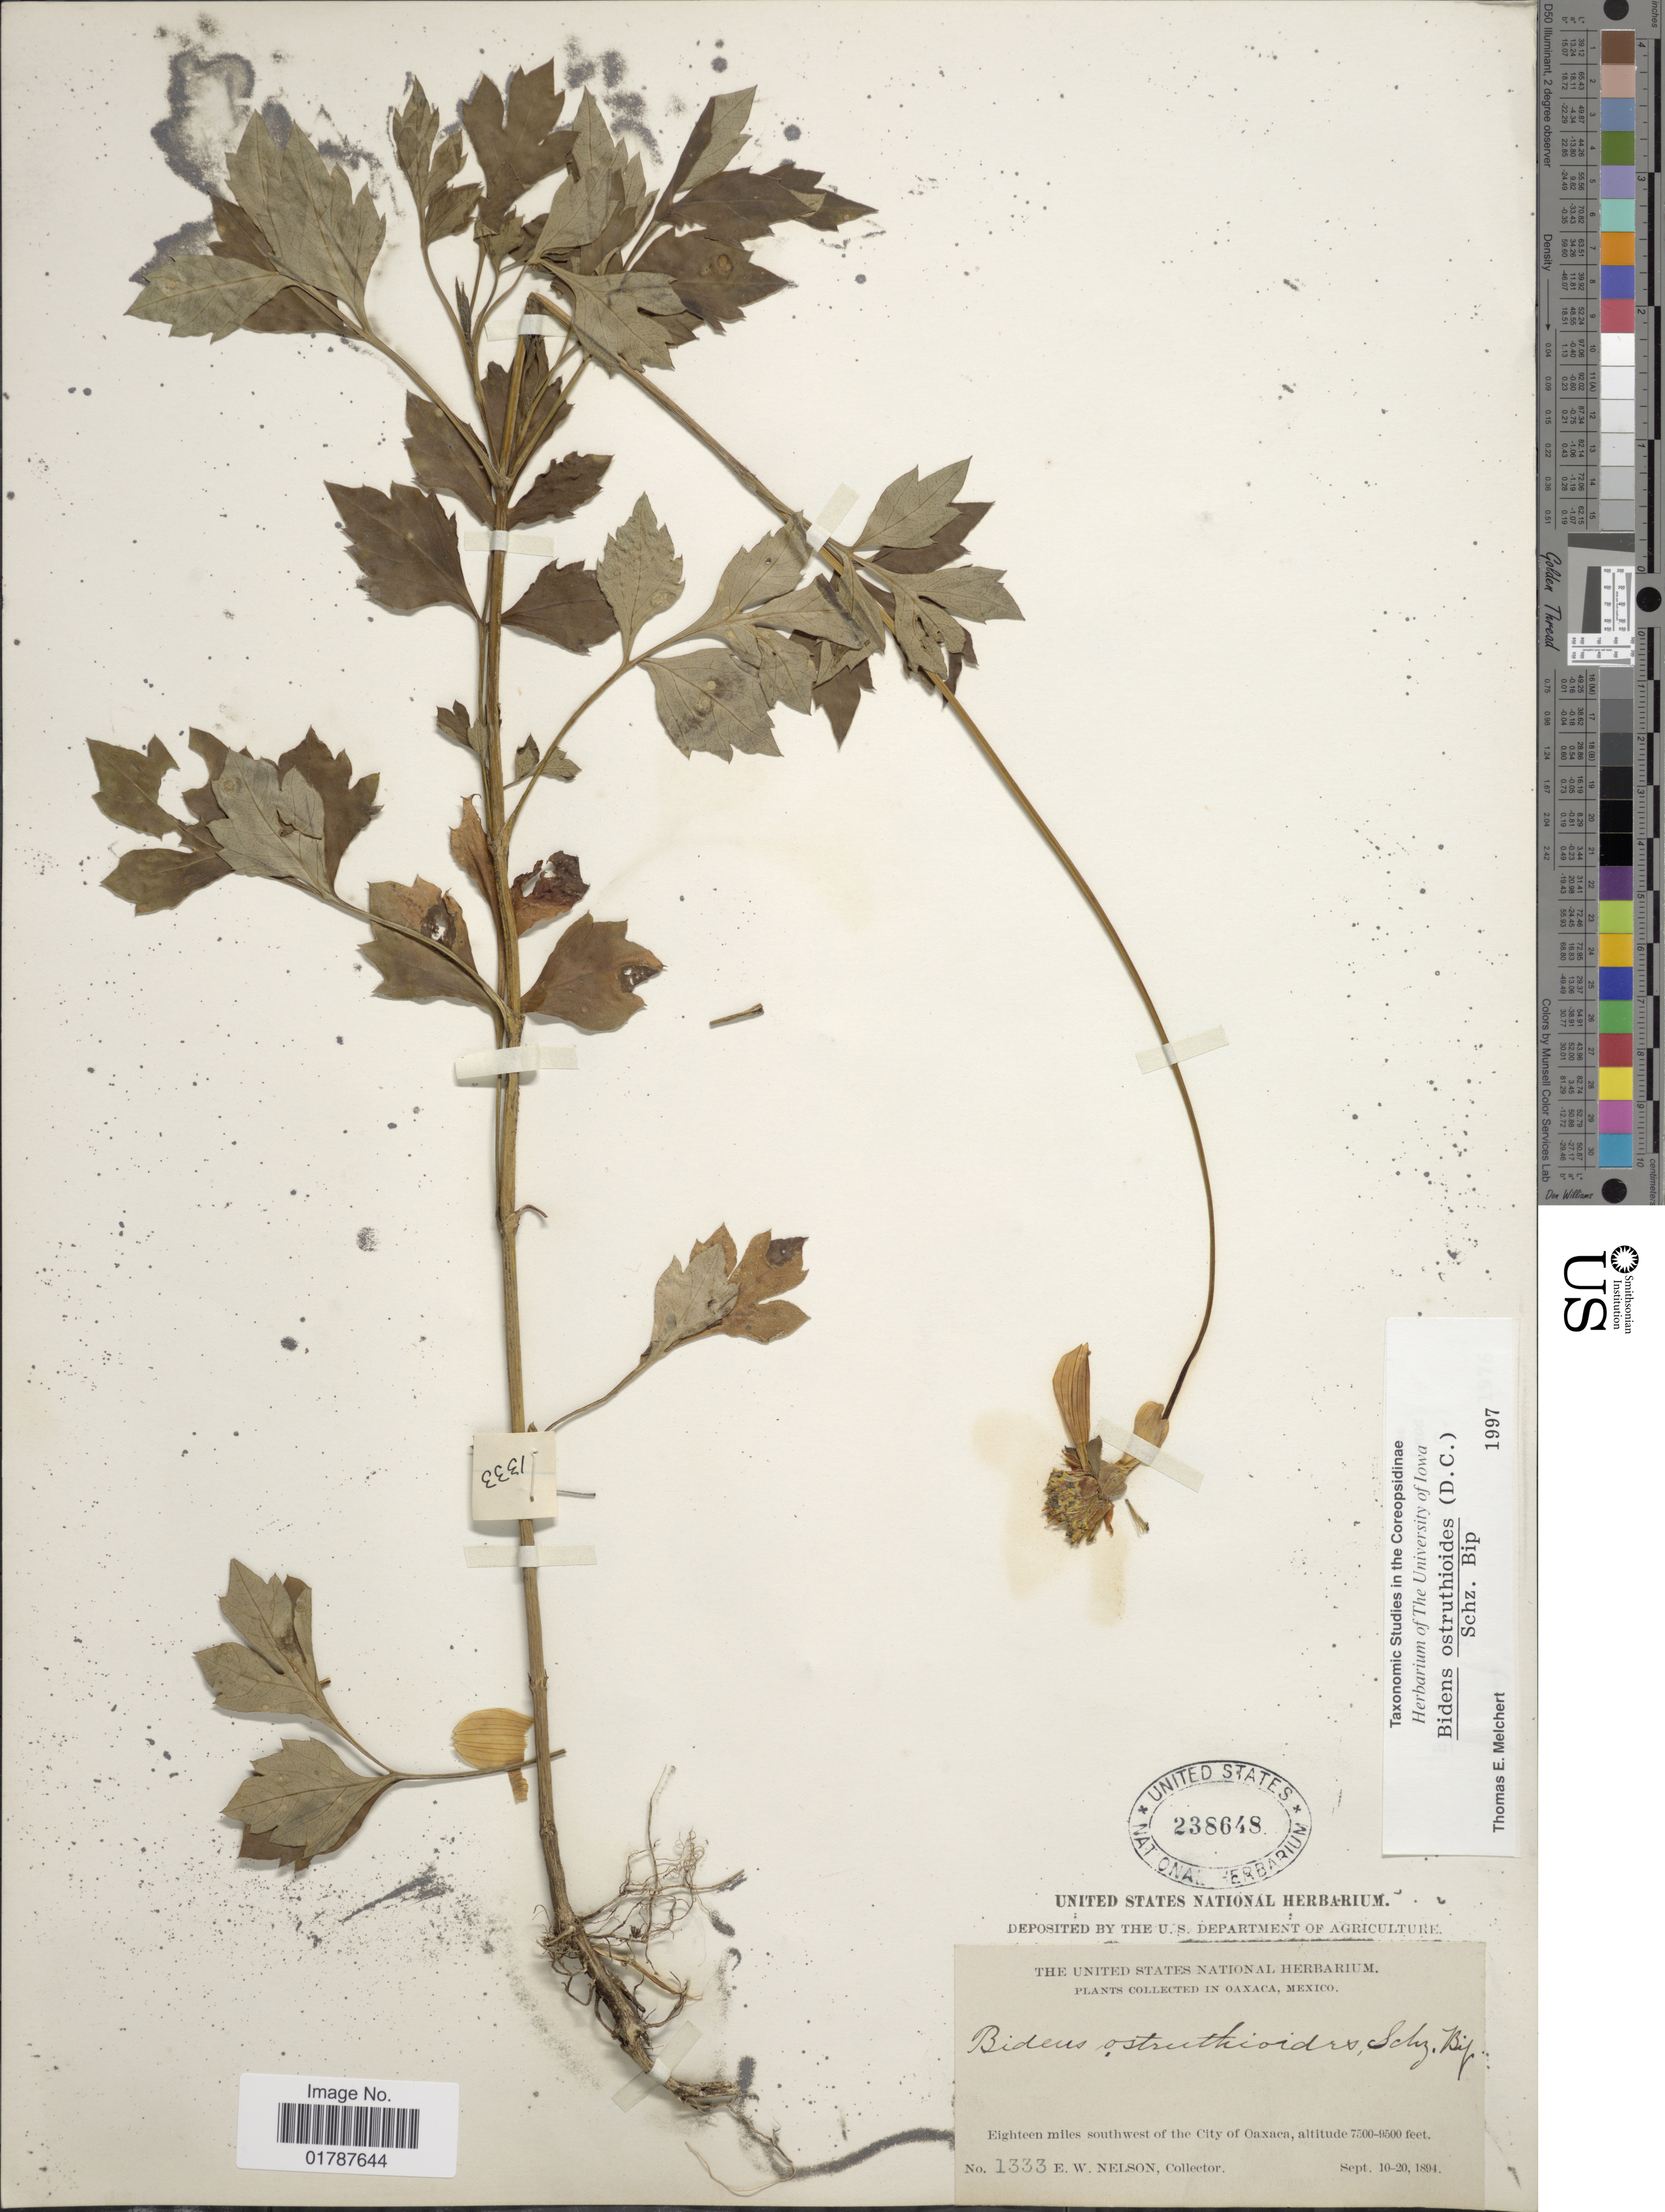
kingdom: Plantae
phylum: Tracheophyta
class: Magnoliopsida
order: Asterales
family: Asteraceae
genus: Bidens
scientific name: Bidens ostruthioides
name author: (DC.) Sch. Bip.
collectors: E. W. Nelson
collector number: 1333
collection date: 1894-09-10/1894-09-20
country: Mexico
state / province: Oaxaca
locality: In Oaxaca, Mexico, Eighteen miles southwedst of the City of Oaxaca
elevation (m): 2286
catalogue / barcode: US 238648